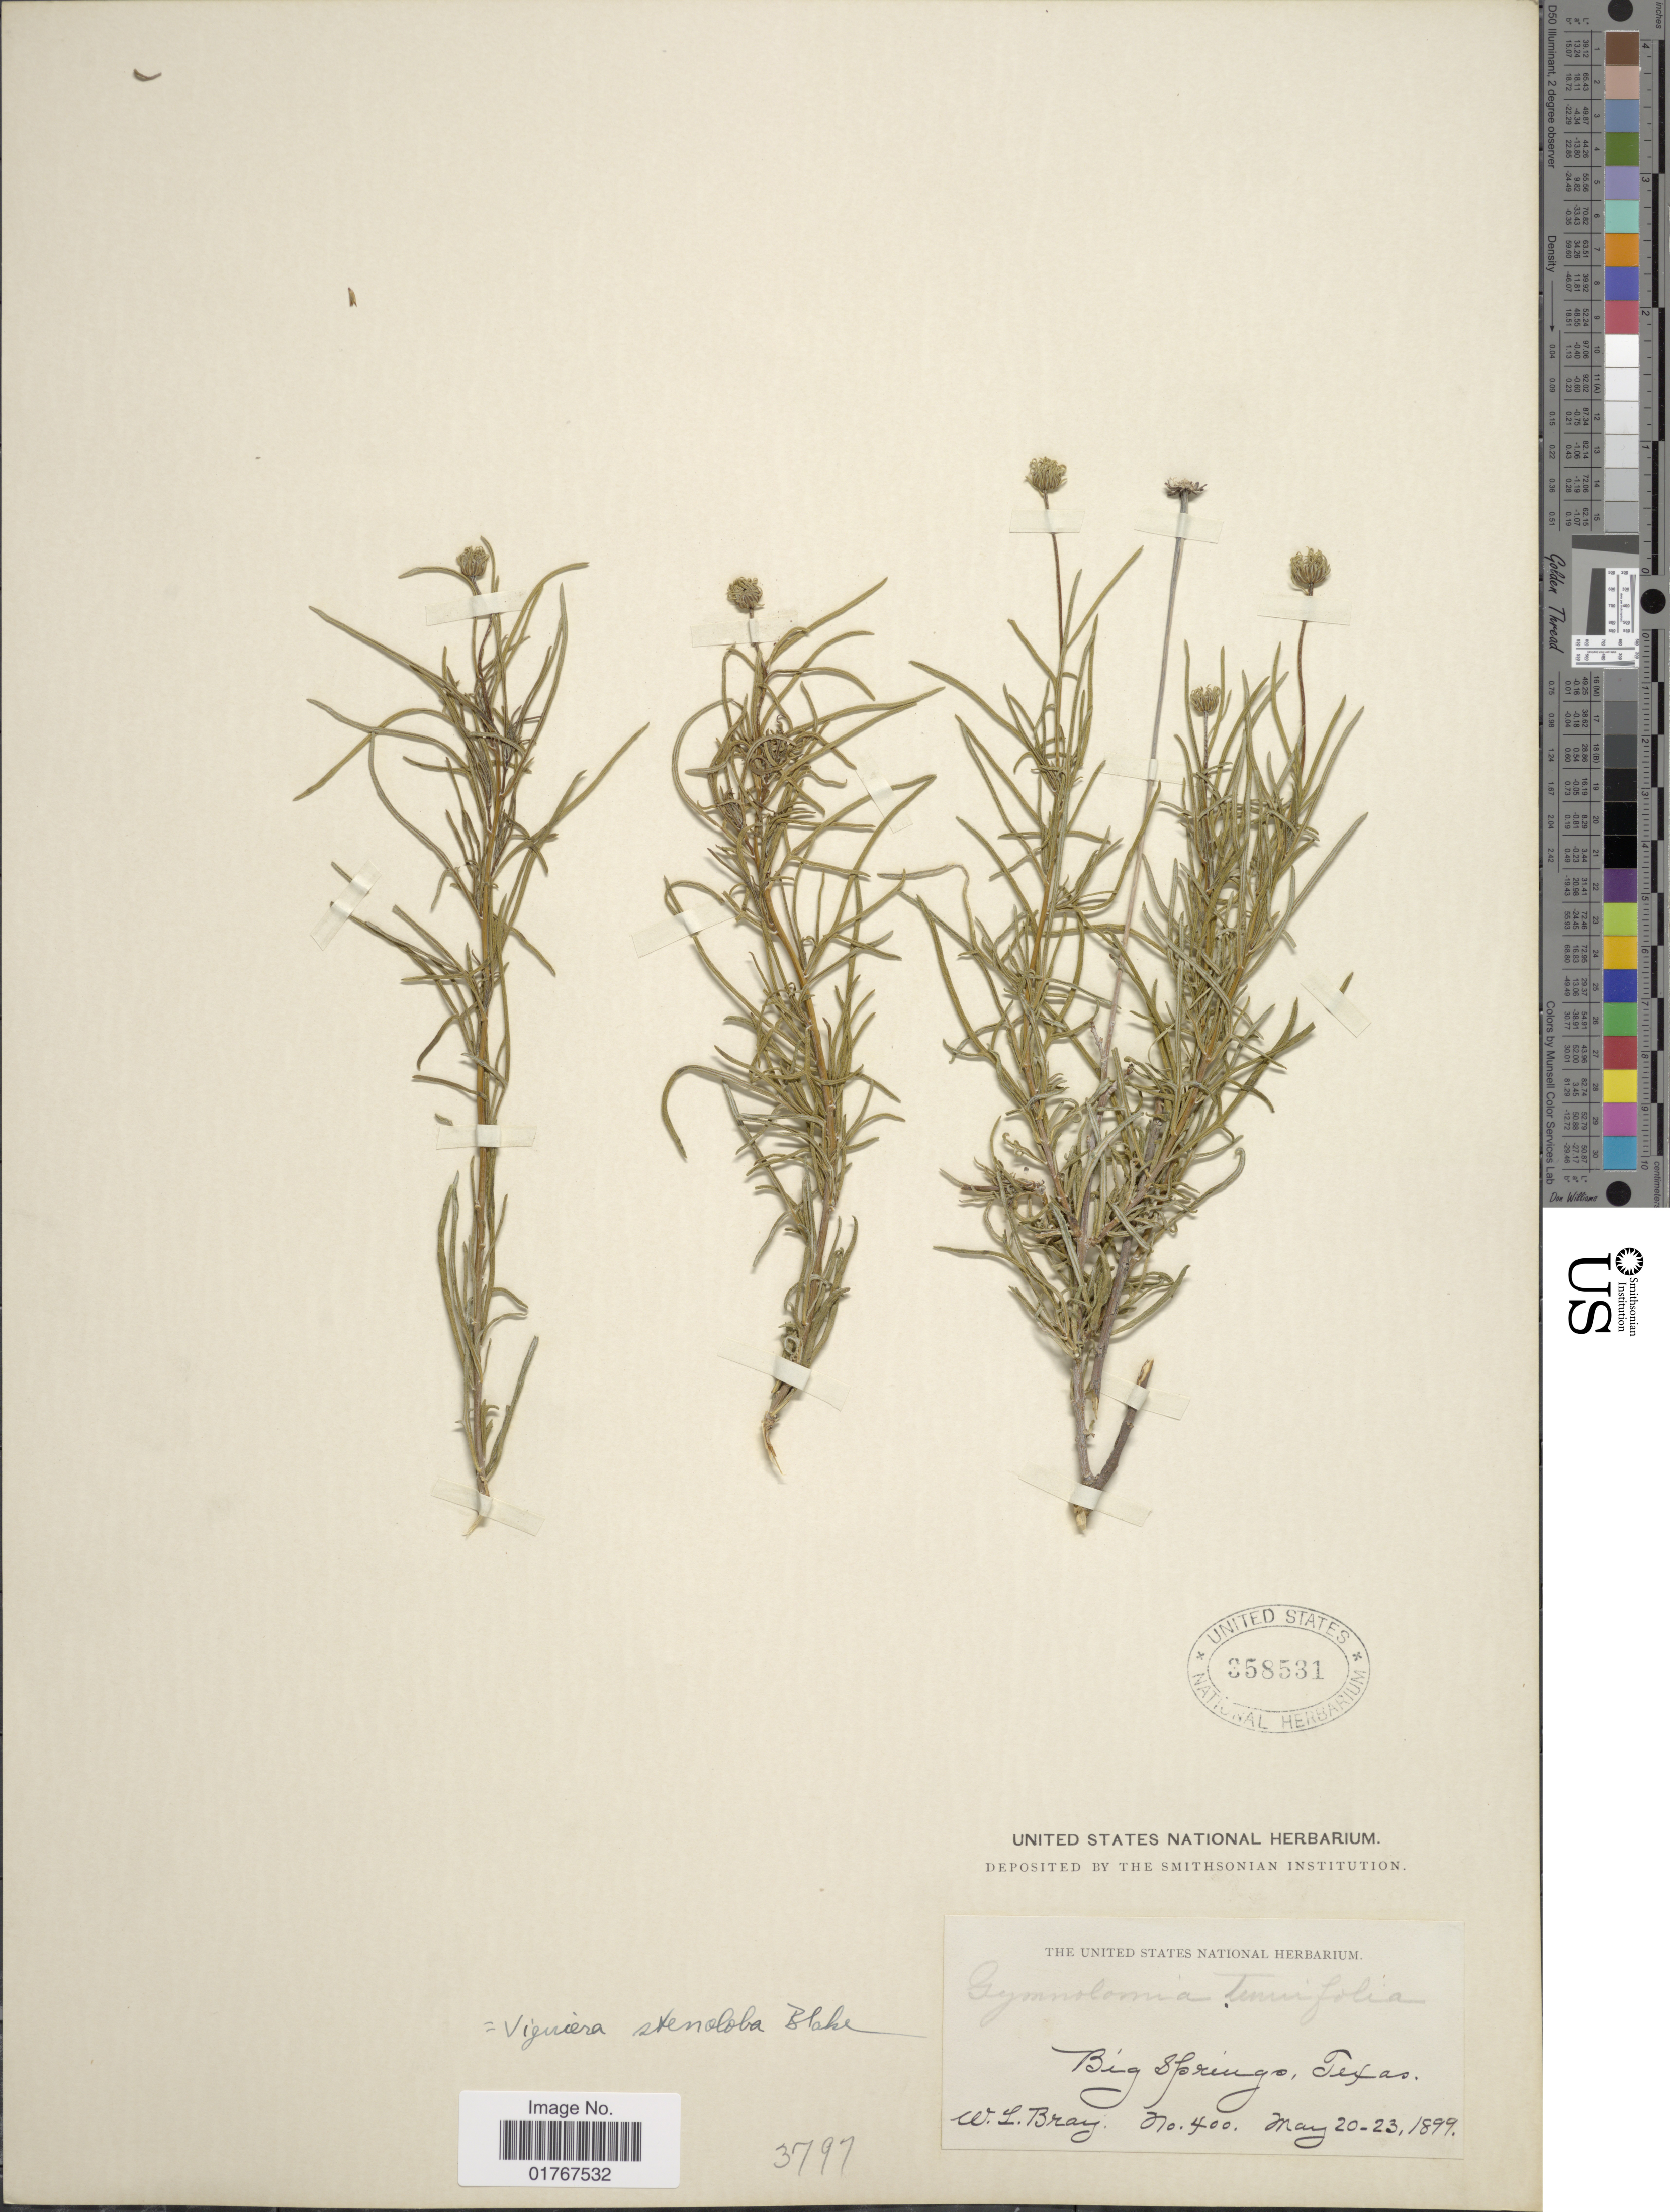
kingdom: Plantae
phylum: Tracheophyta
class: Magnoliopsida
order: Asterales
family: Asteraceae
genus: Viguiera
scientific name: Viguiera stenoloba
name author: S.F. Blake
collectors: W. L. Bray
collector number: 400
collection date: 1899-05-20/1899-05-23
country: United States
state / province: Texas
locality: Big Springs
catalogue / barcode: US 358531